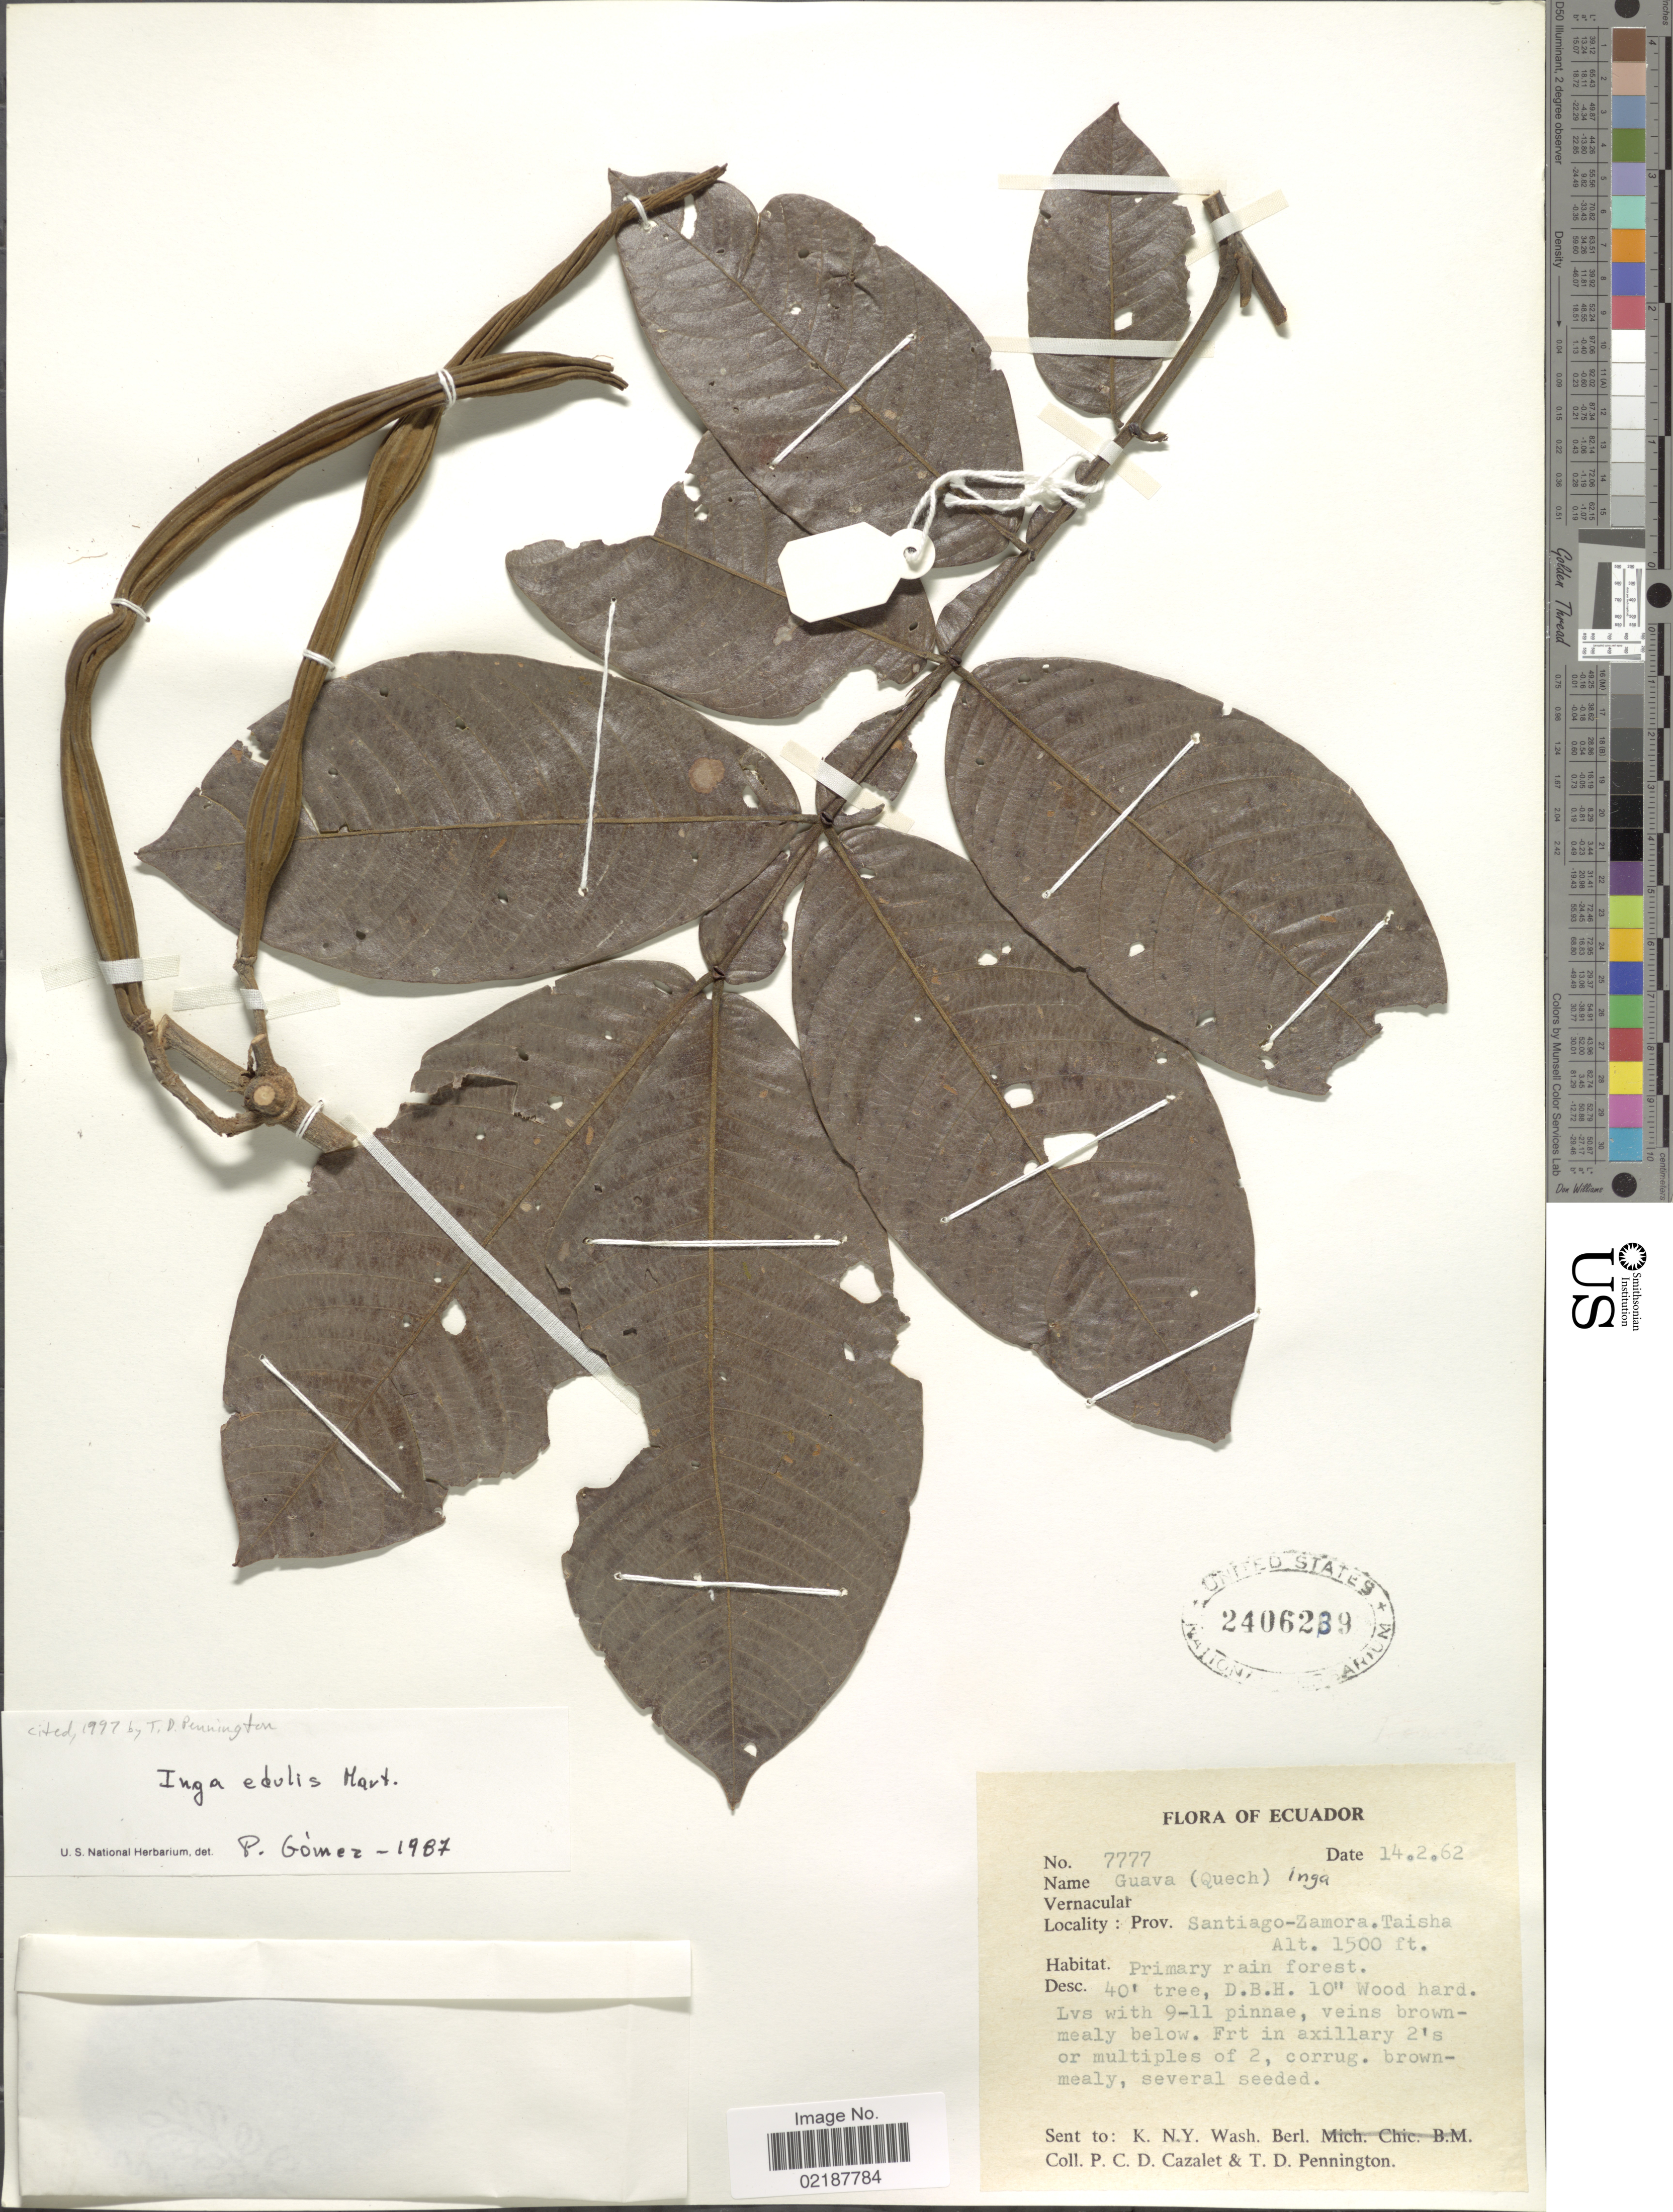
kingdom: Plantae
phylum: Tracheophyta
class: Magnoliopsida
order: Fabales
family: Fabaceae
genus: Inga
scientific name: Inga edulis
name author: Mart.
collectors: P. C. D. Cazalet & T. D. Pennington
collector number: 7777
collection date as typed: Transcribed d/m/y: 14/2/62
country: Ecuador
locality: Santiago-Zamora, Taisha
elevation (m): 457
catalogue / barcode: US 2406239